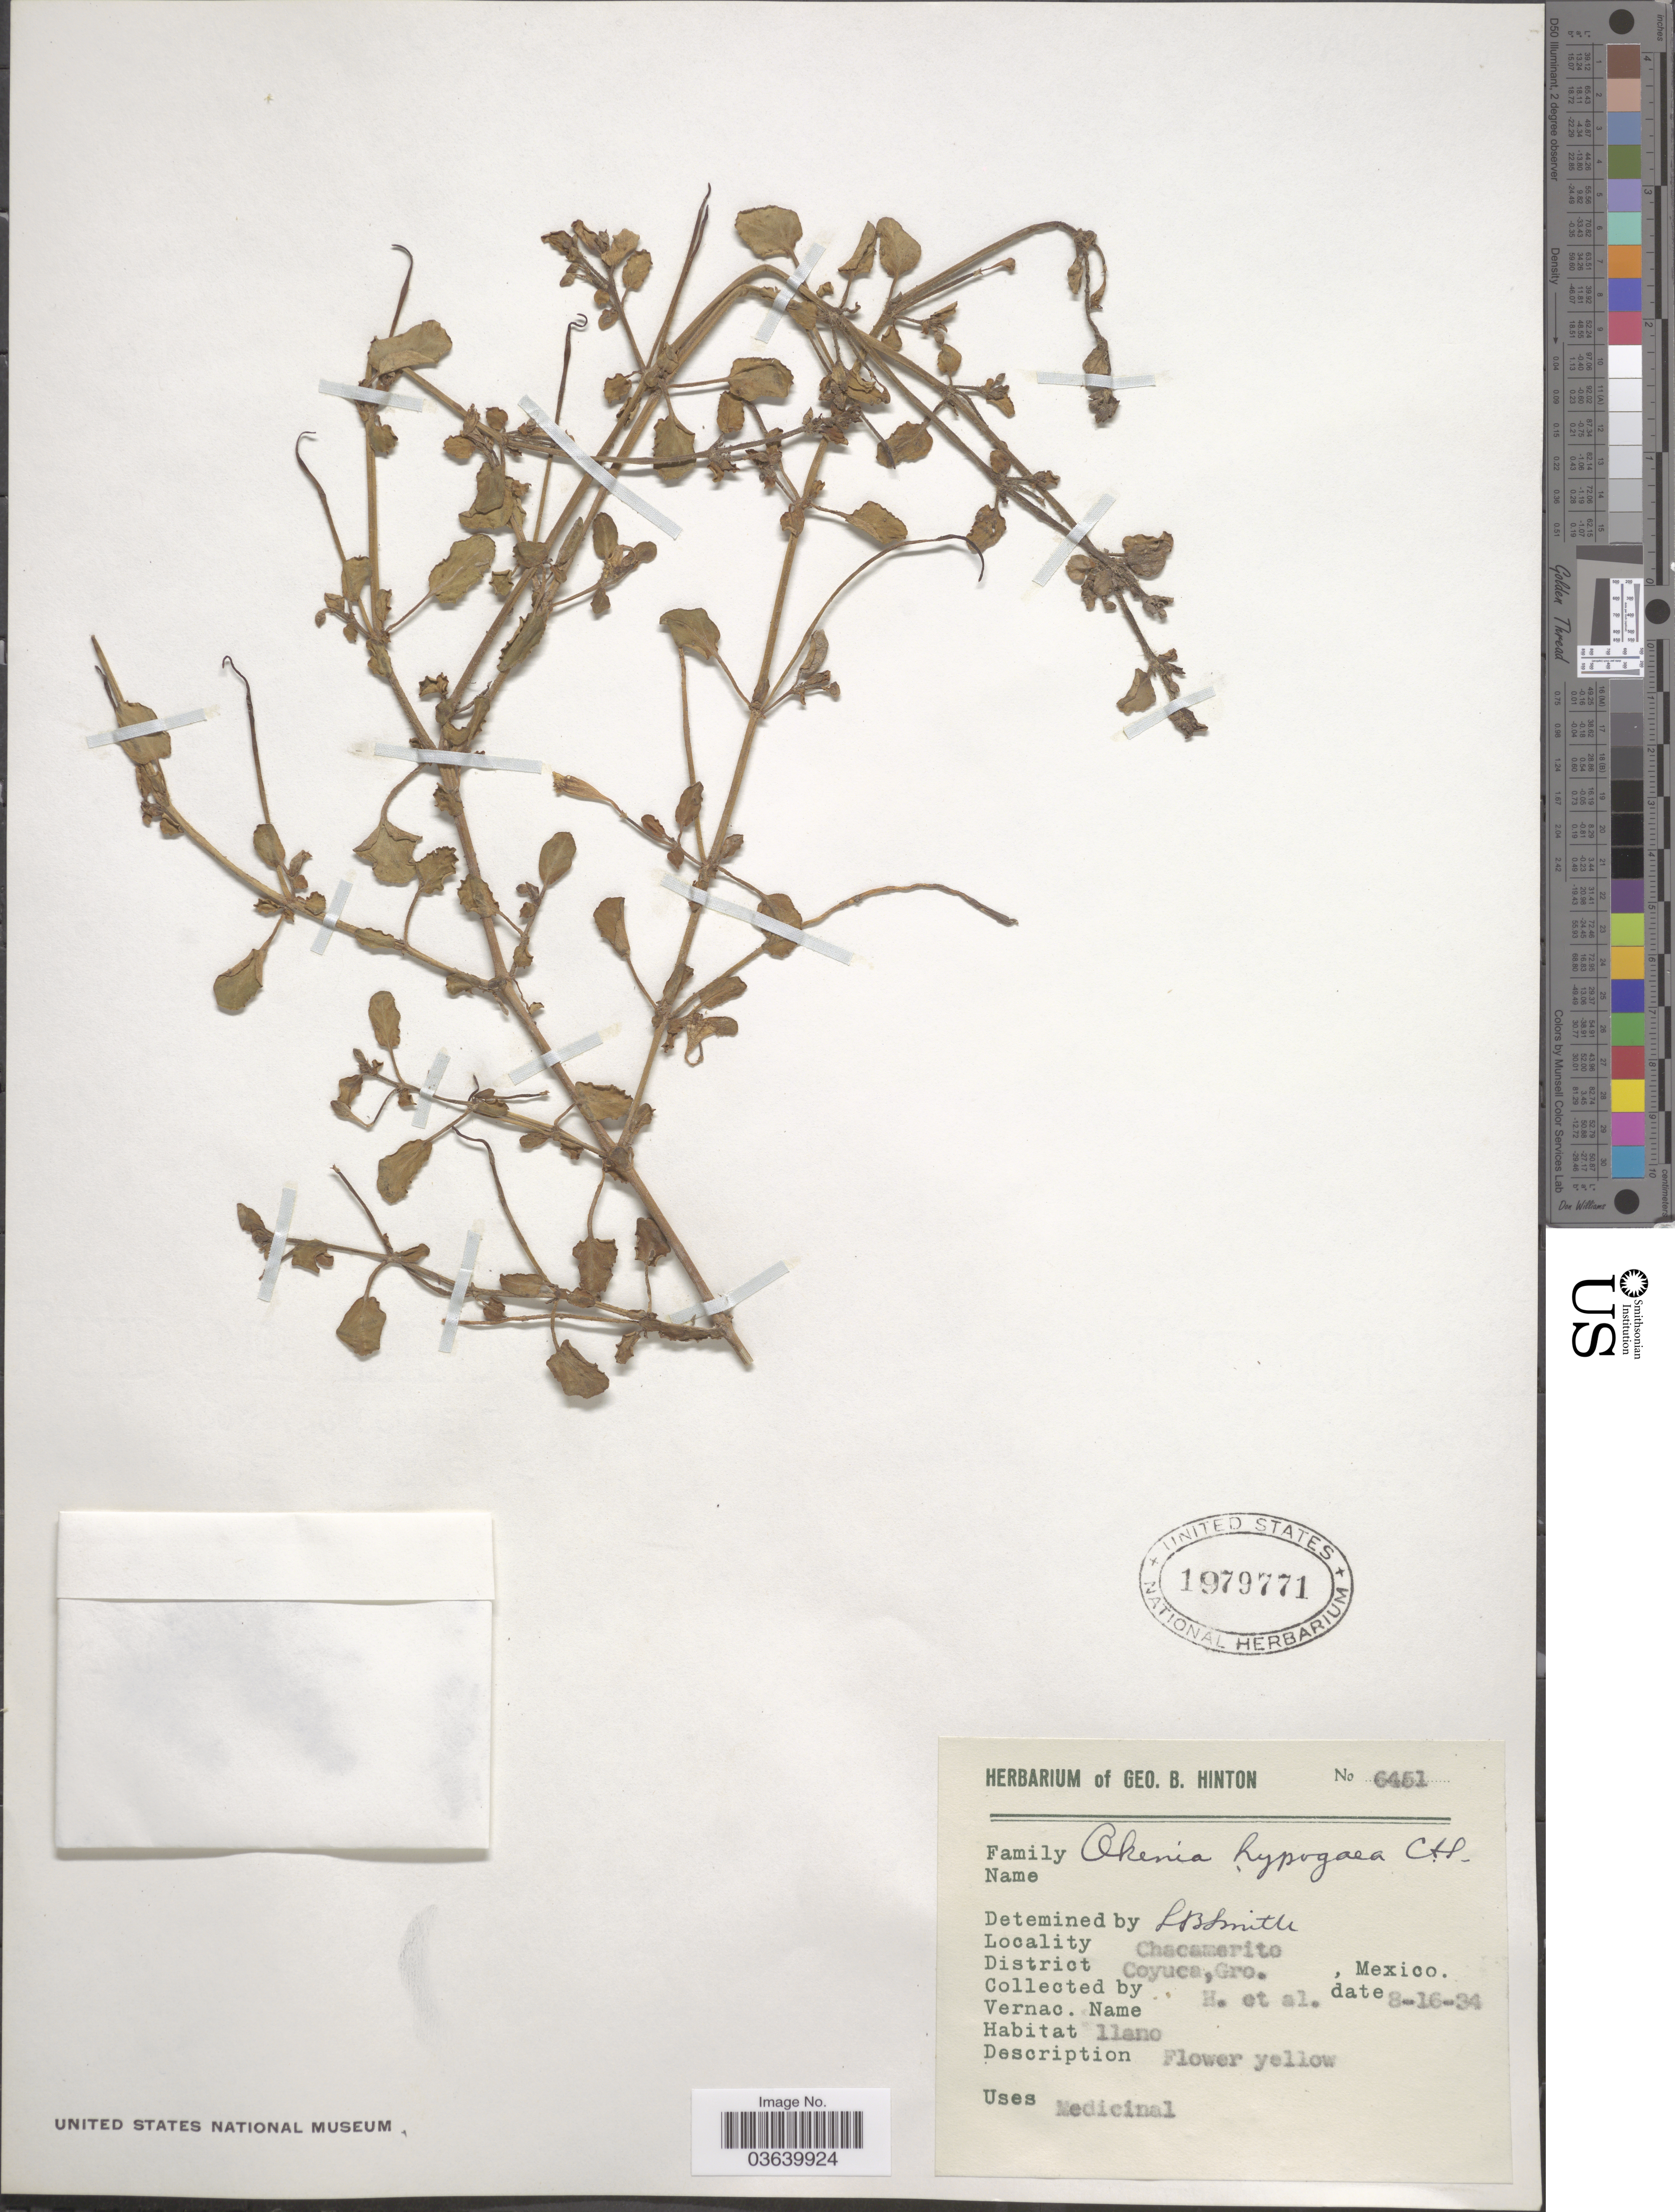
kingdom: Plantae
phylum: Tracheophyta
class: Magnoliopsida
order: Caryophyllales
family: Nyctaginaceae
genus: Okenia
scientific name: Okenia hypogaea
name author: Schltdl. & Cham.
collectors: G. B. Hinton & et al.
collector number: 6451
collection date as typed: Transcribed d/m/y: 16/8/34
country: Mexico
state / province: Guerrero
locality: Chacamerito. District Coyuca.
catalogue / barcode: US 1979771